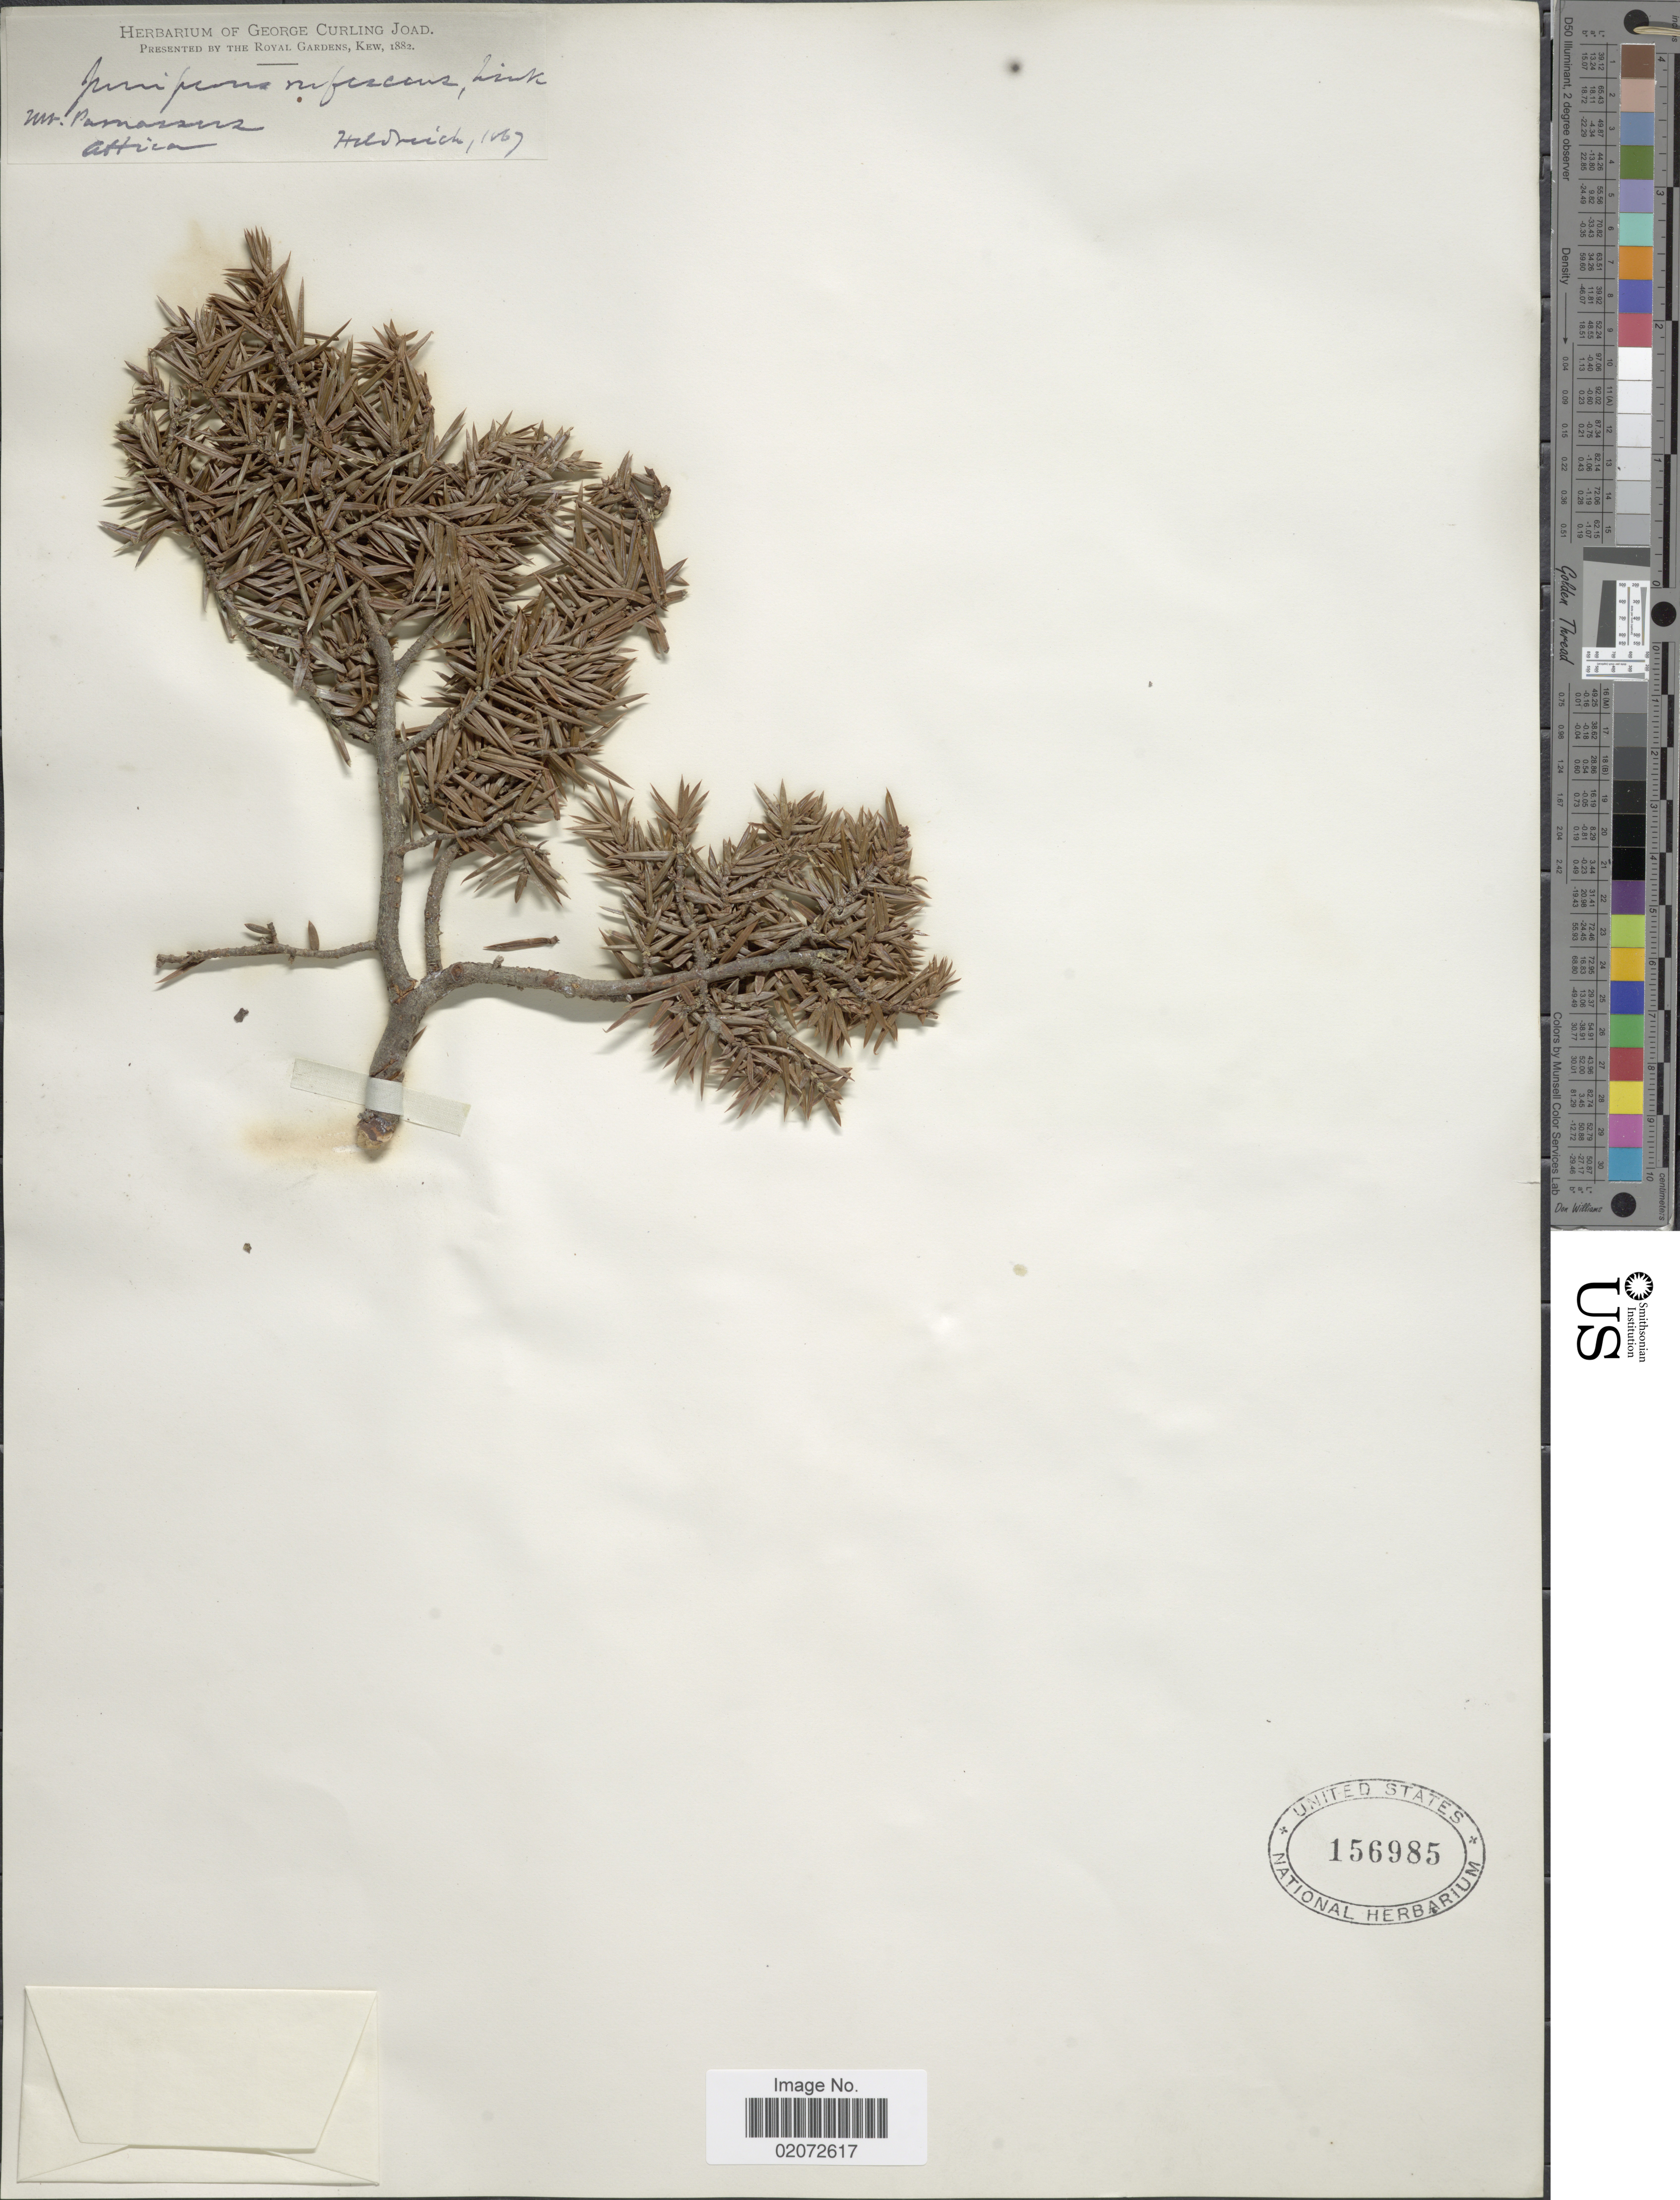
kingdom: Plantae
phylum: Tracheophyta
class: Pinopsida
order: Pinales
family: Cupressaceae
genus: Juniperus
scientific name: Juniperus rufescens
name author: Link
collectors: Heldreich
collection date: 1867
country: Greece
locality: Mount Parnassus, Attica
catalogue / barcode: US 156985